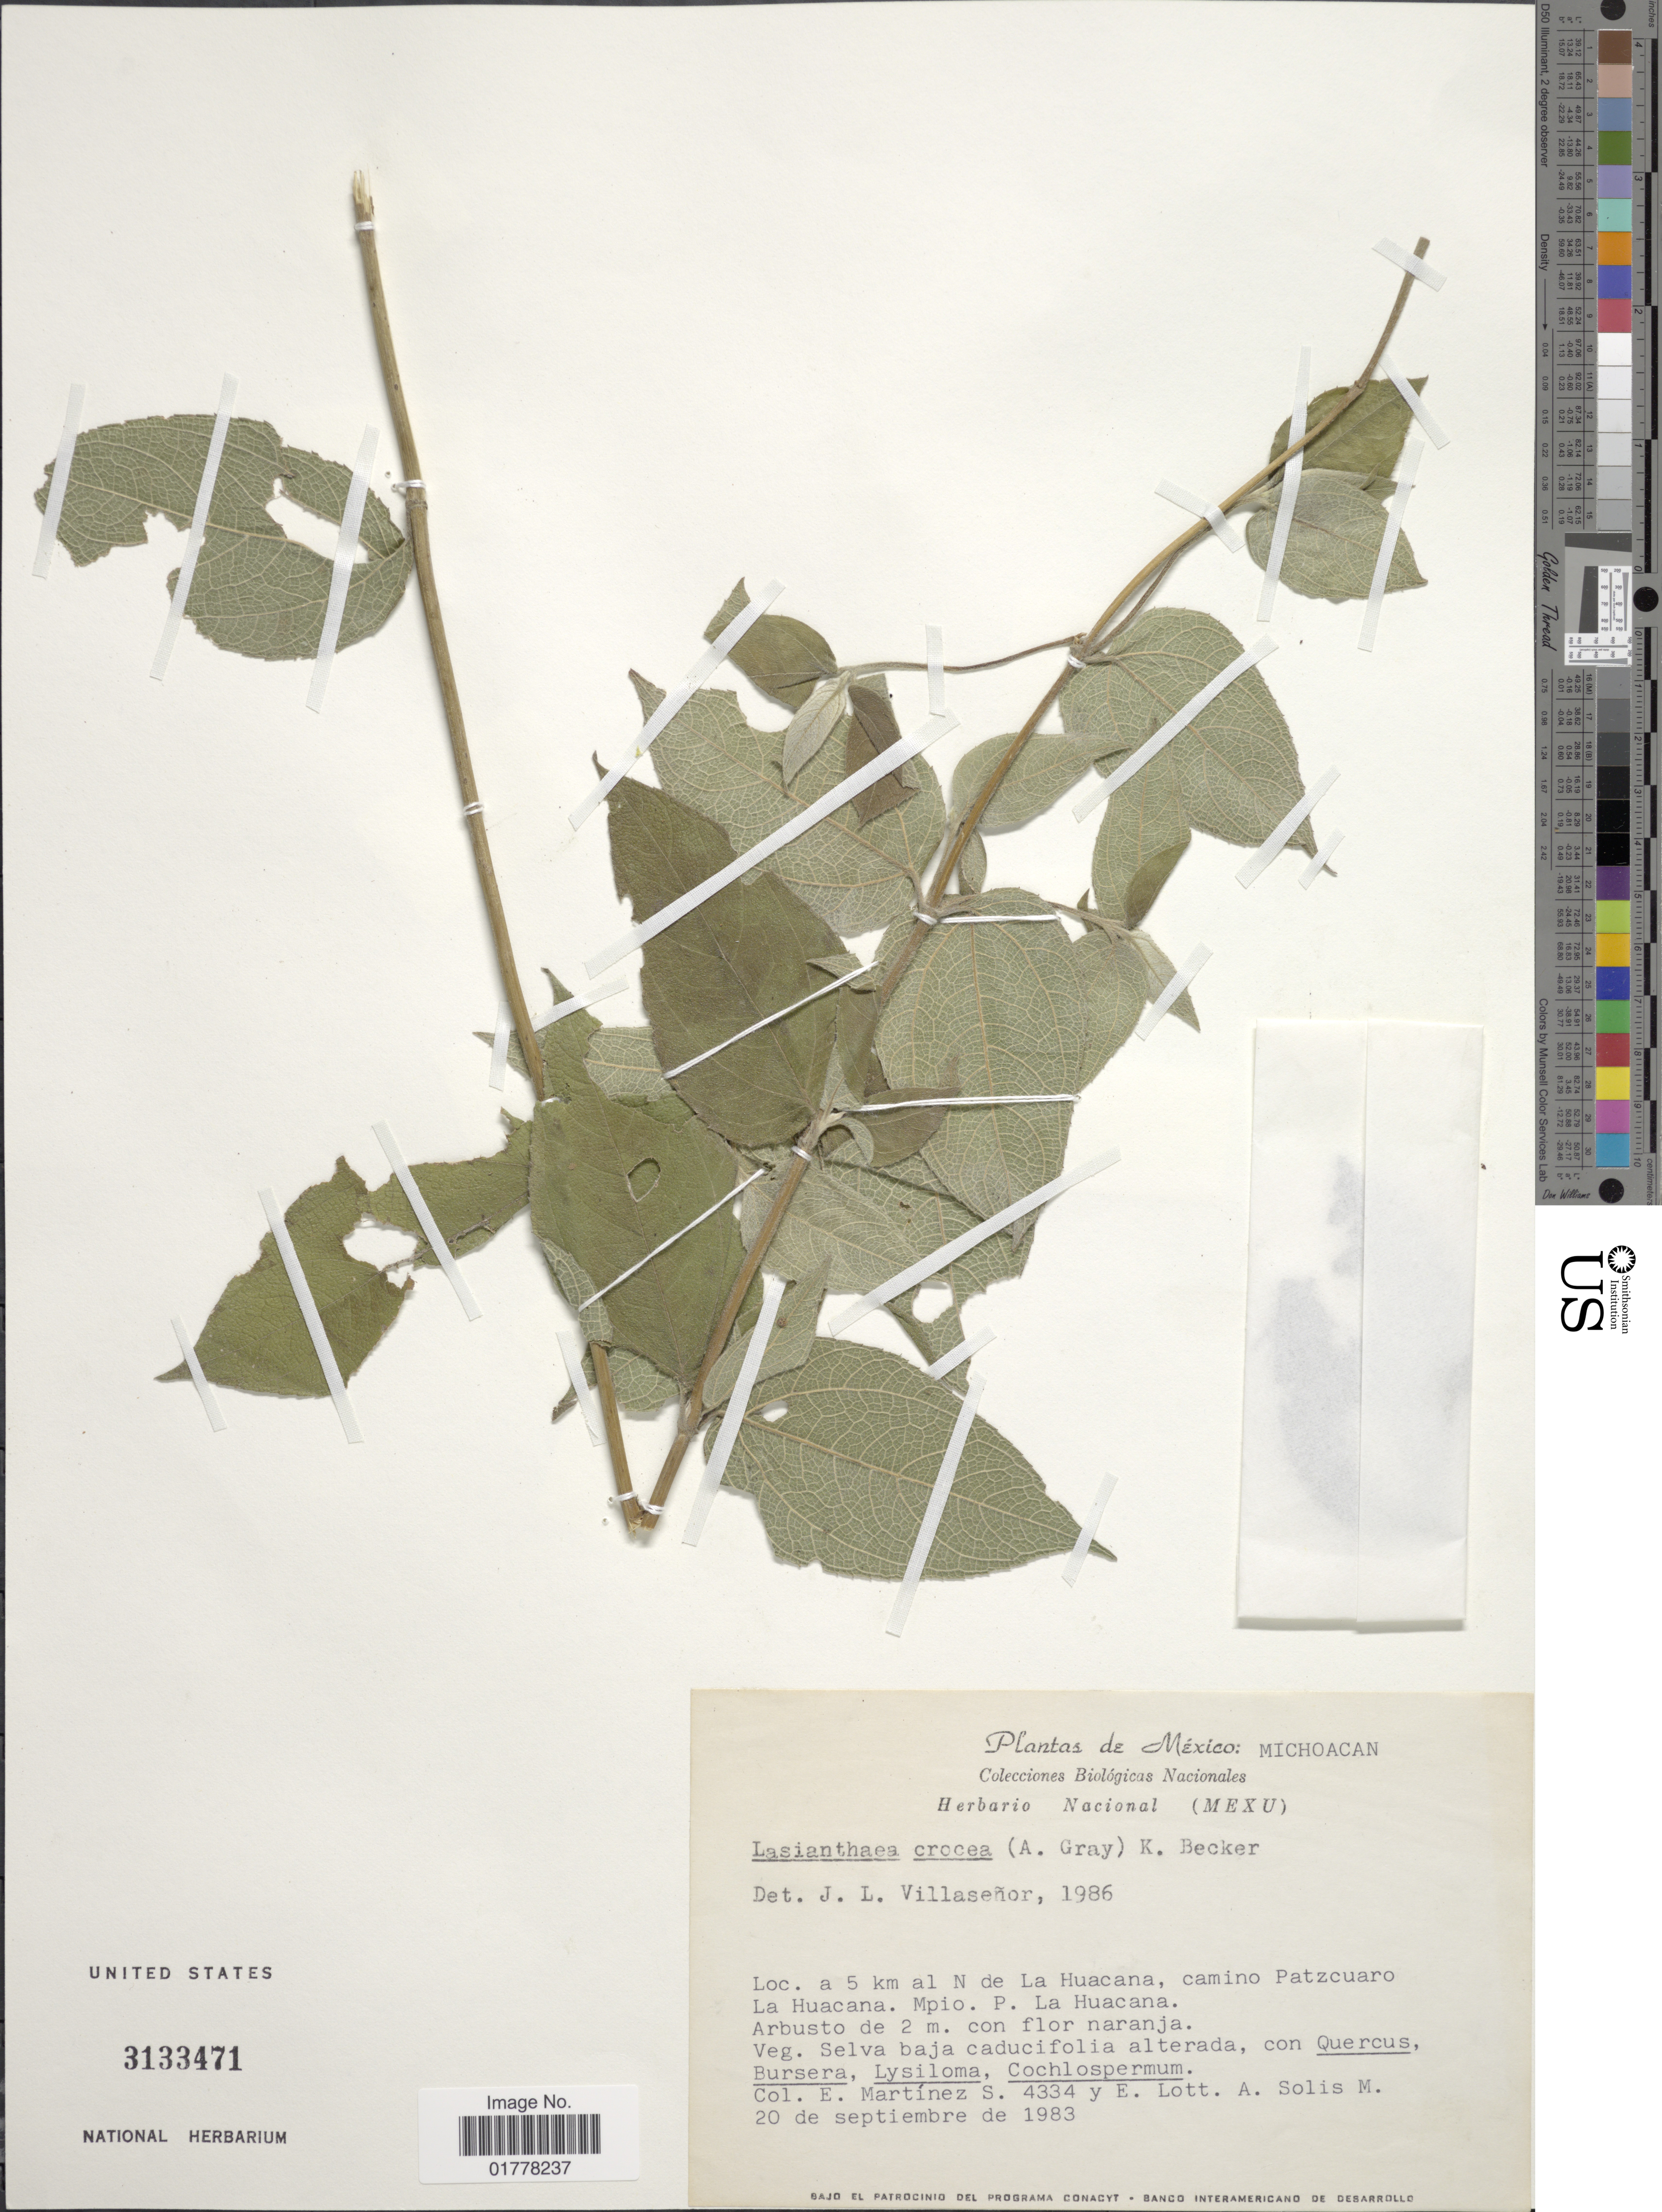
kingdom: Plantae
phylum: Tracheophyta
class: Magnoliopsida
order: Asterales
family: Asteraceae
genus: Lasianthaea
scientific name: Lasianthaea crocea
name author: (A. Gray) K.M. Becker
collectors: E. M. Martínez S. & J. Solis Magallanes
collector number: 4334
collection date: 1983-09-20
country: Mexico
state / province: Michoacán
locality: A 5 km al N de La Huacana, camino Patzcuaro La Huacana. Mpio. P. La Huacana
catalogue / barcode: US 3133471